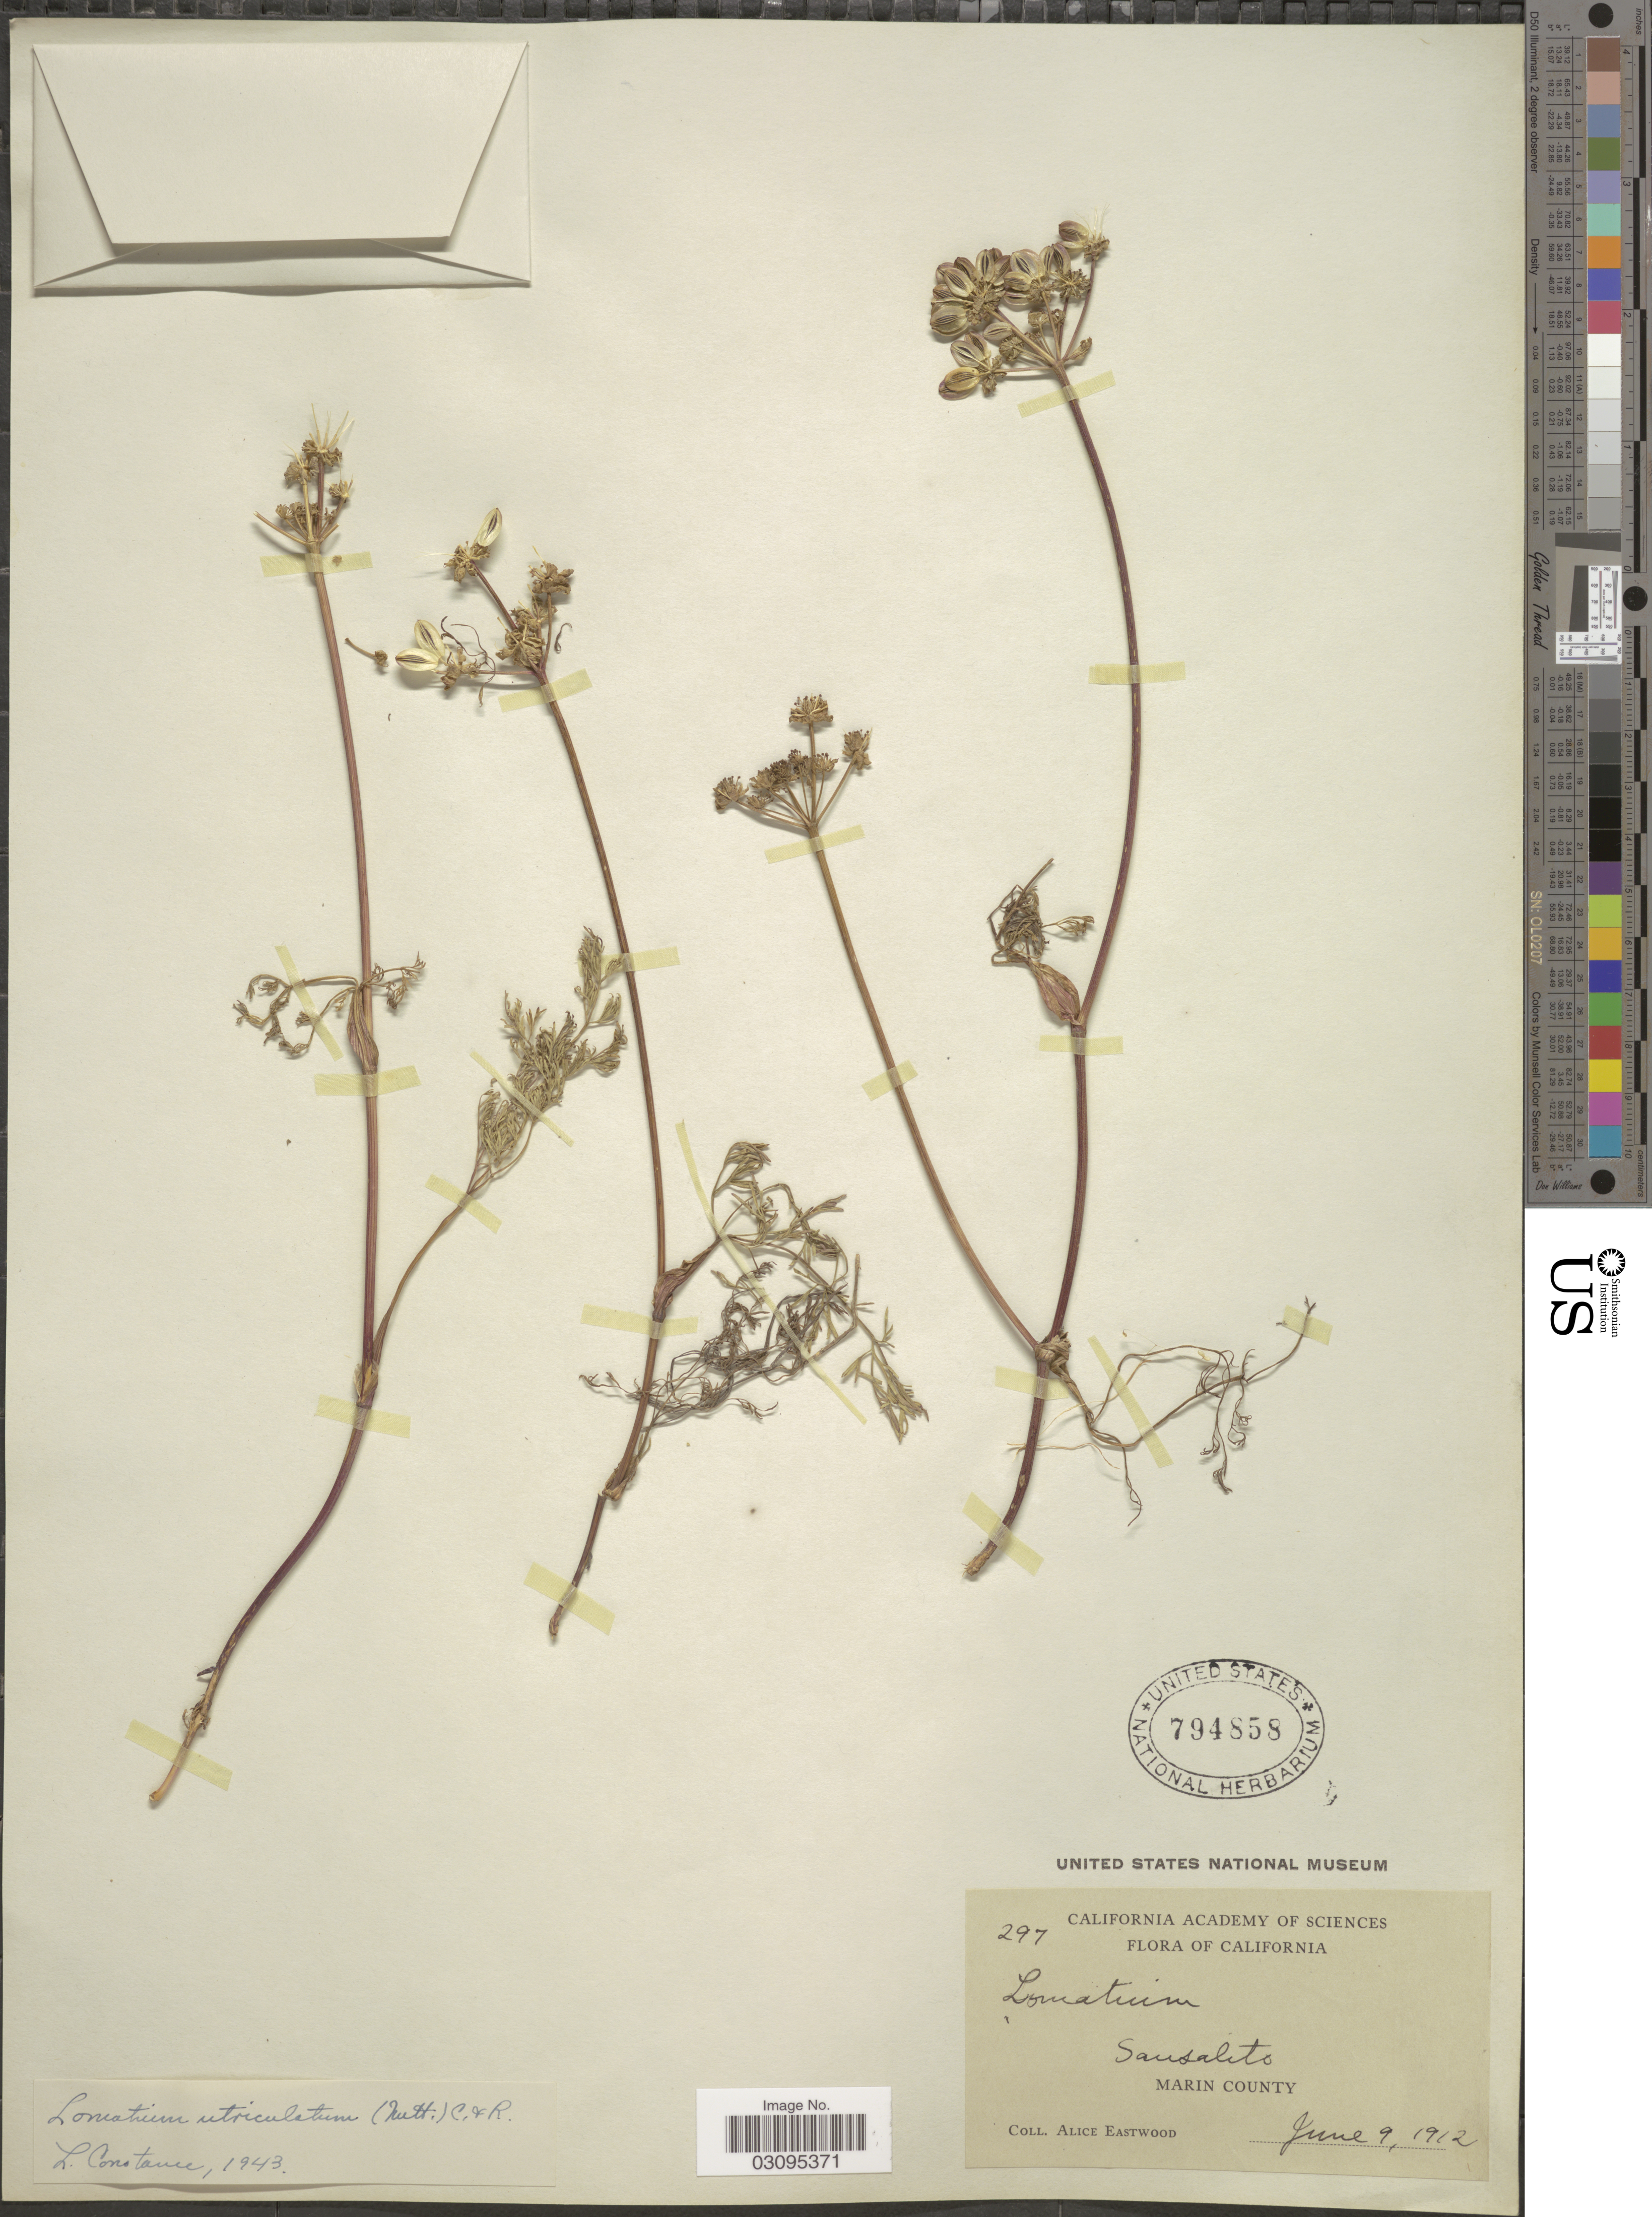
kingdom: Plantae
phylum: Tracheophyta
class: Magnoliopsida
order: Apiales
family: Apiaceae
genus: Lomatium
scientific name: Lomatium utriculatum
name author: (Nutt. ex Torr. & A. Gray) J.M. Coult. & Rose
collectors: A. Eastwood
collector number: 297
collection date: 1912-06-09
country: United States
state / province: California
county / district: Marin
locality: Sausalito, Marin County.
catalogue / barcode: US 794858